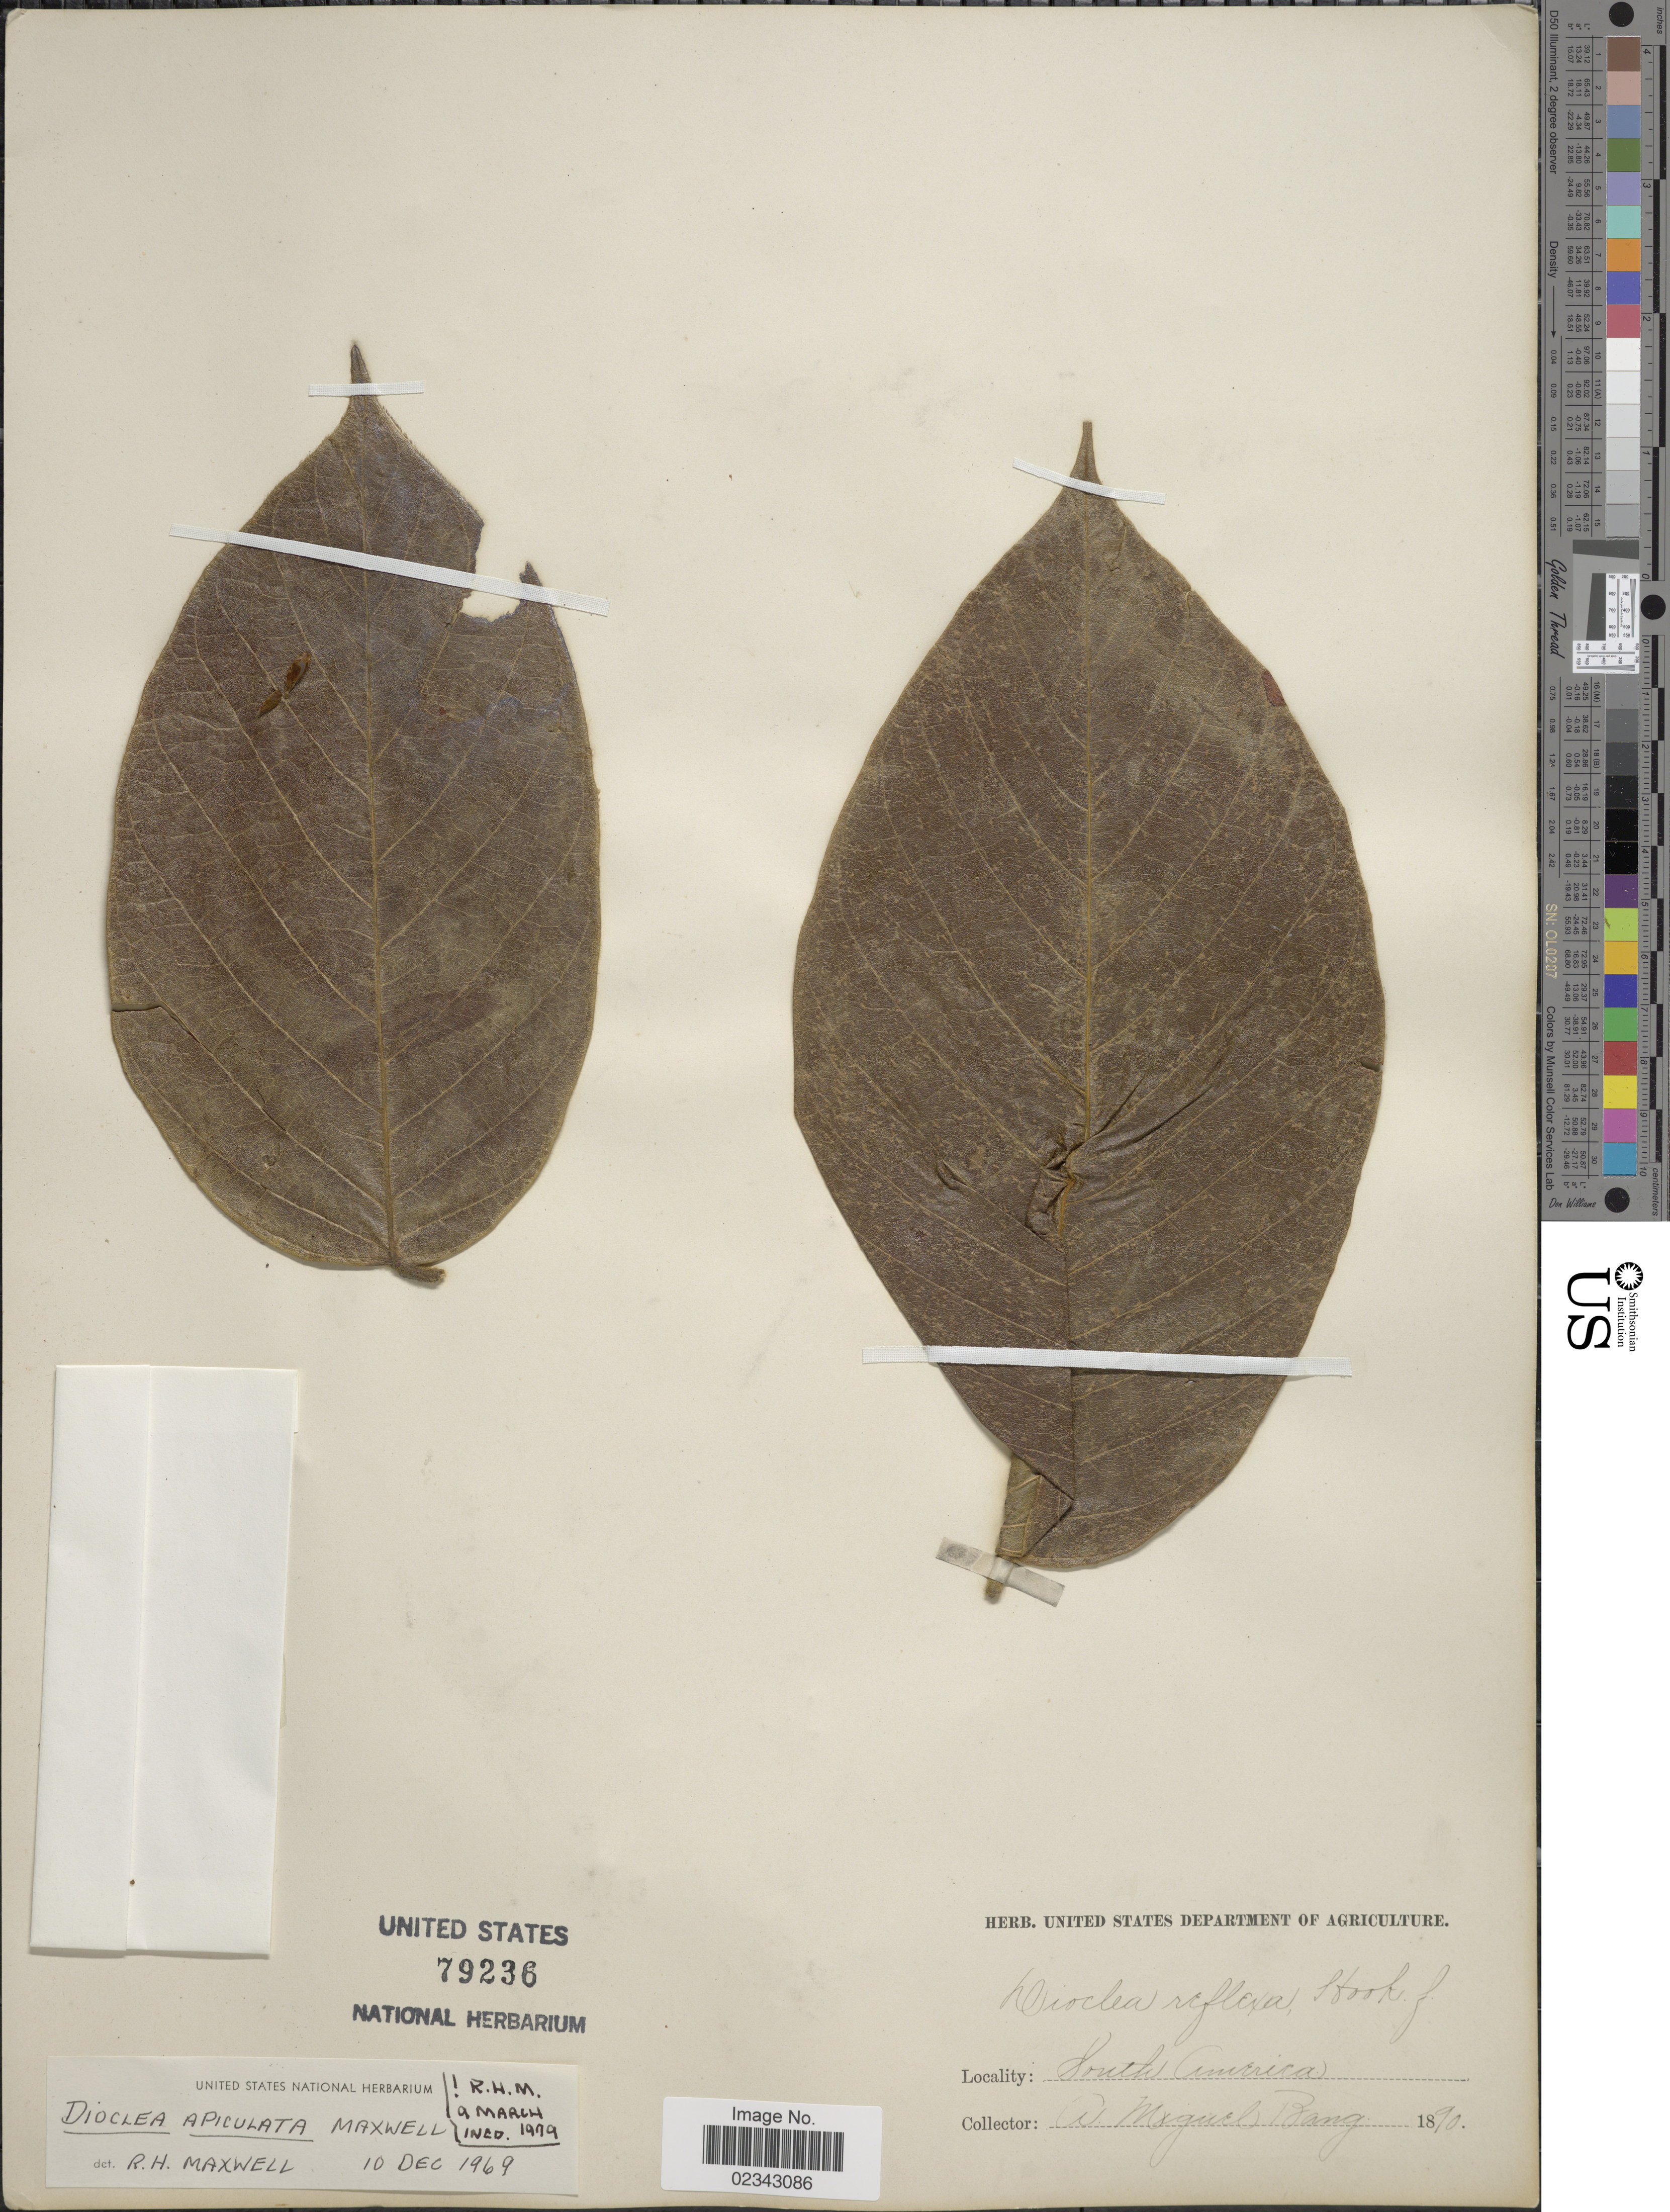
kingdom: Plantae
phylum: Tracheophyta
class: Magnoliopsida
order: Fabales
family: Fabaceae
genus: Macropsychanthus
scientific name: Macropsychanthus apiculatus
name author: (R.H. Maxwell) L.P. Queiroz & Snak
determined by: Strong, Mark T., (BOT), Smithsonian Institution - National Museum of Natural History (UNITED STATES)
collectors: M. Bang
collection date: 1890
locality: South America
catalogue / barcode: US 79236